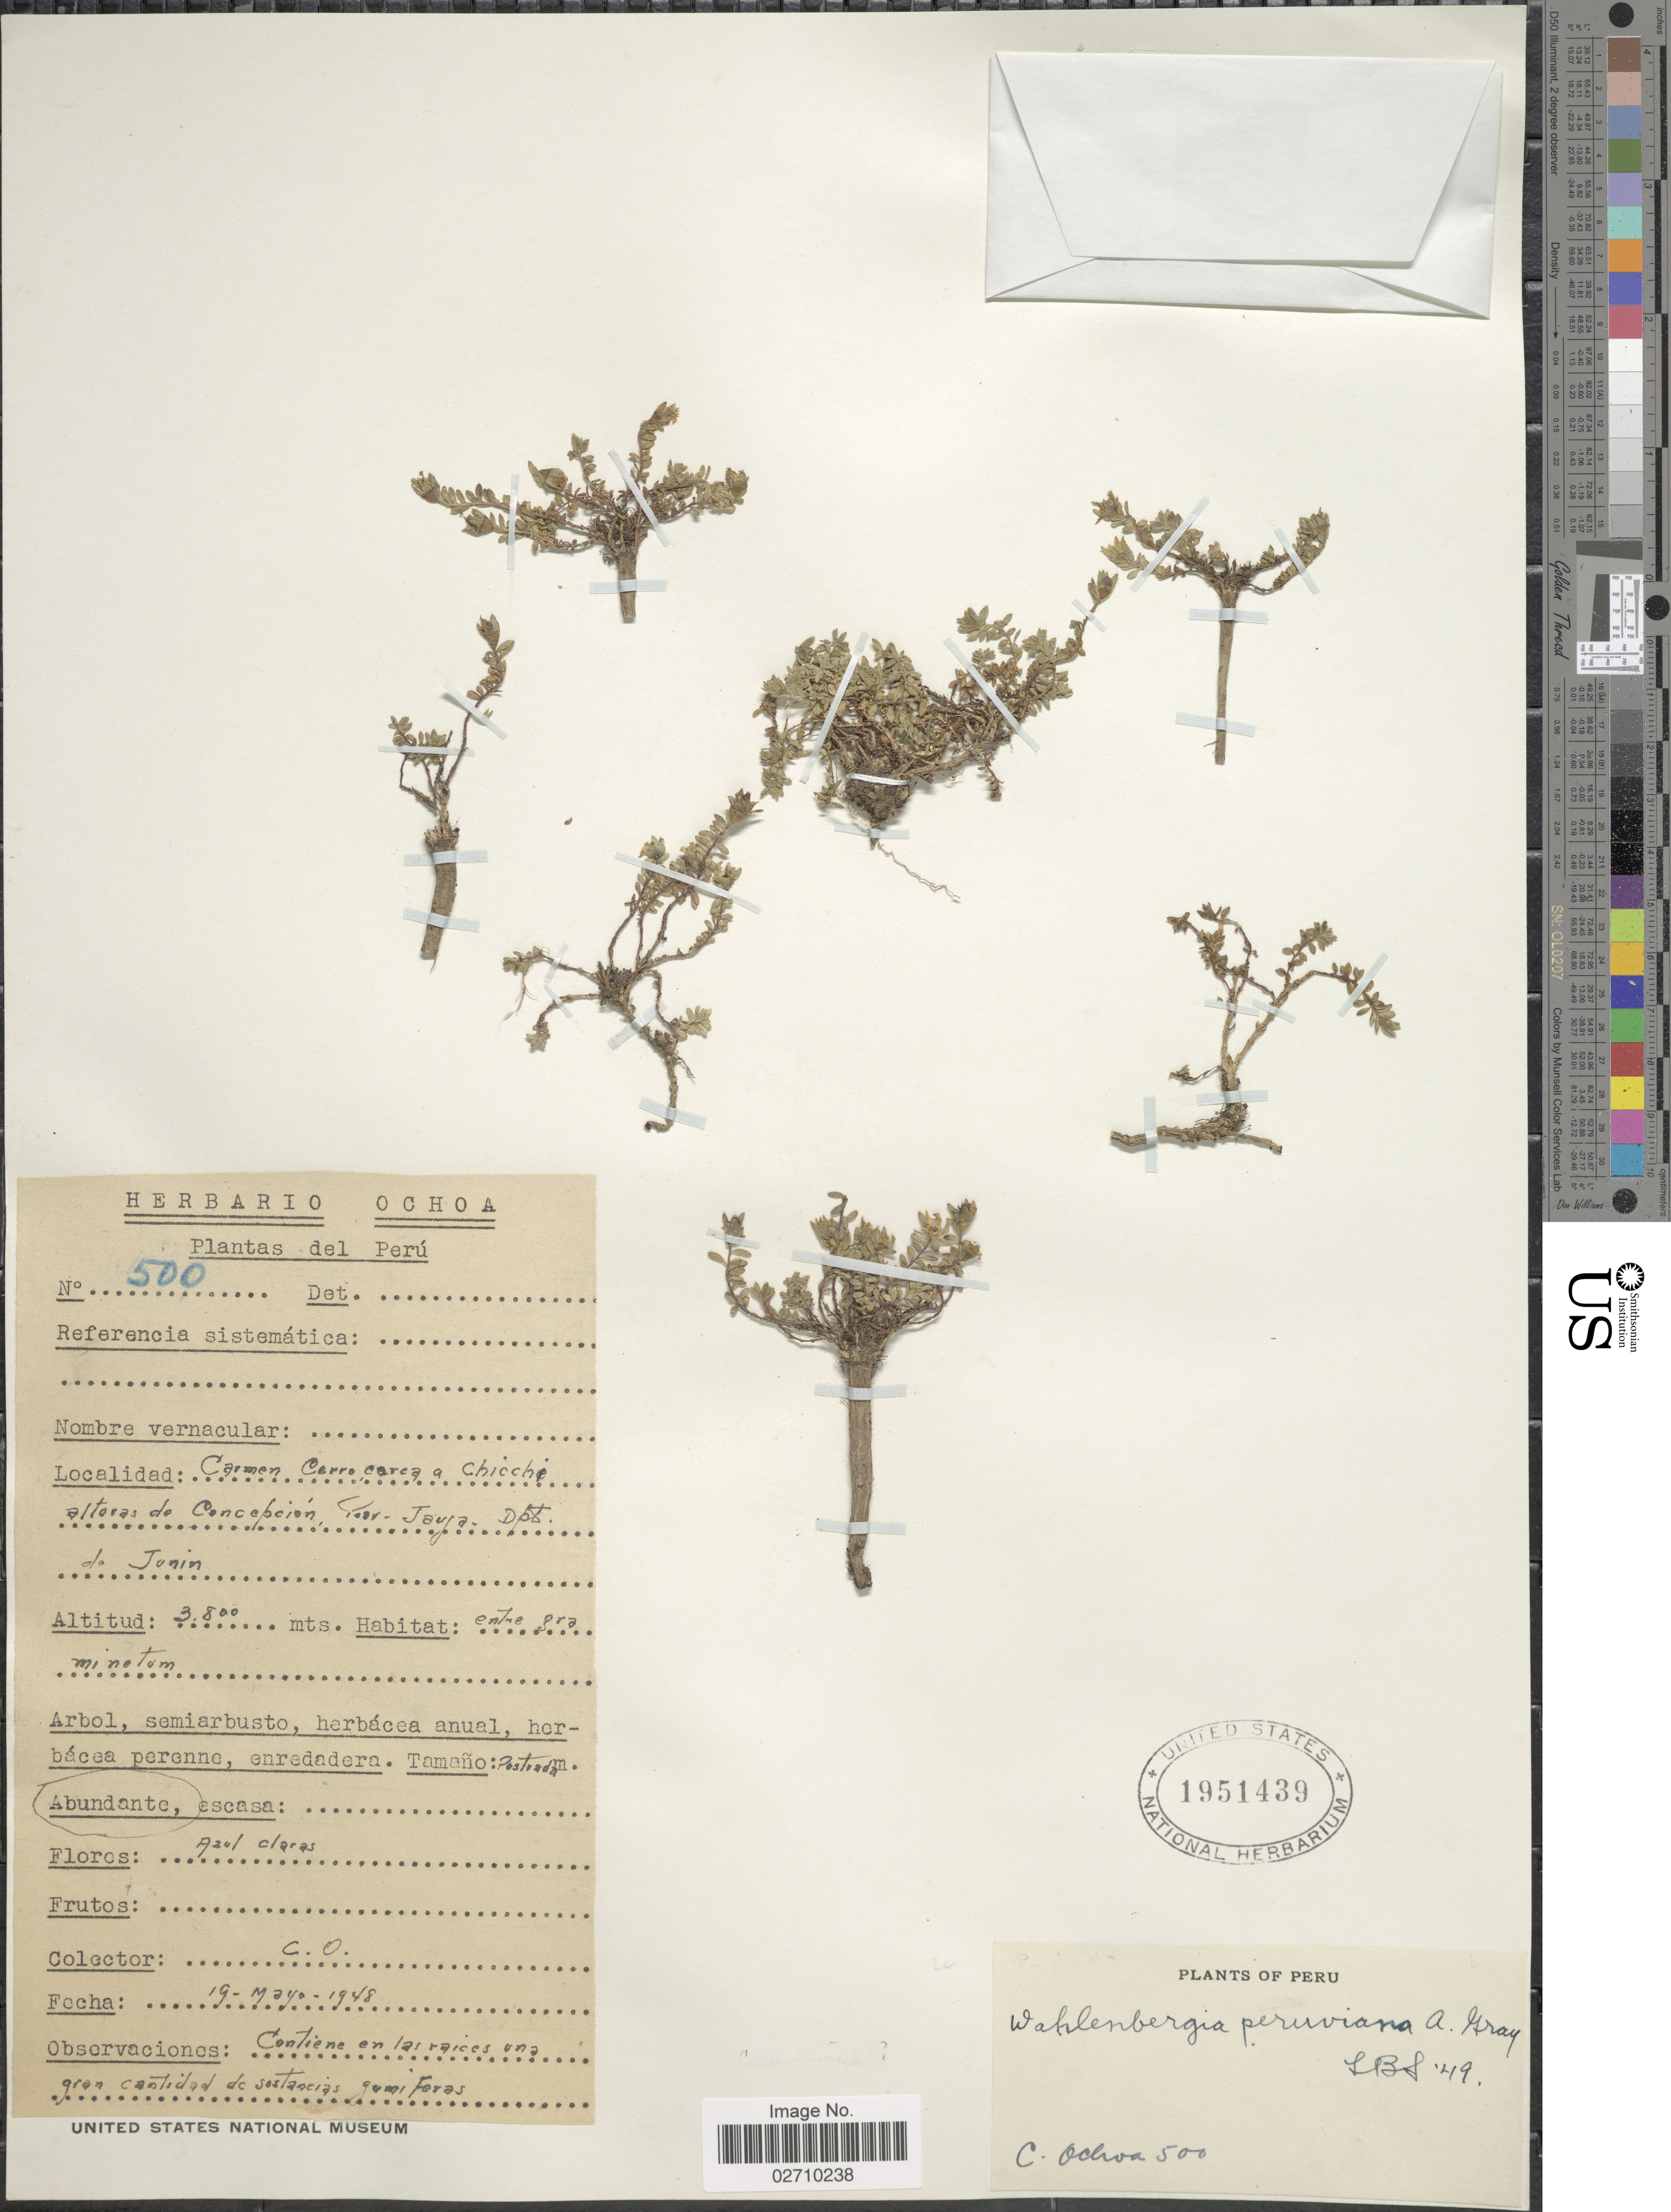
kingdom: Plantae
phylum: Tracheophyta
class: Magnoliopsida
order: Asterales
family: Campanulaceae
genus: Wahlenbergia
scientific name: Wahlenbergia peruviana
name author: A. Gray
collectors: C. Ochoa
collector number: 500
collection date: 1948-05-19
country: Peru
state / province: Junín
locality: Carmen Cerro carea a chicchi altoras de Concepcion. Prov. Jaya. Dpt. de Junin.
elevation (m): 3800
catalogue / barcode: US 1951439